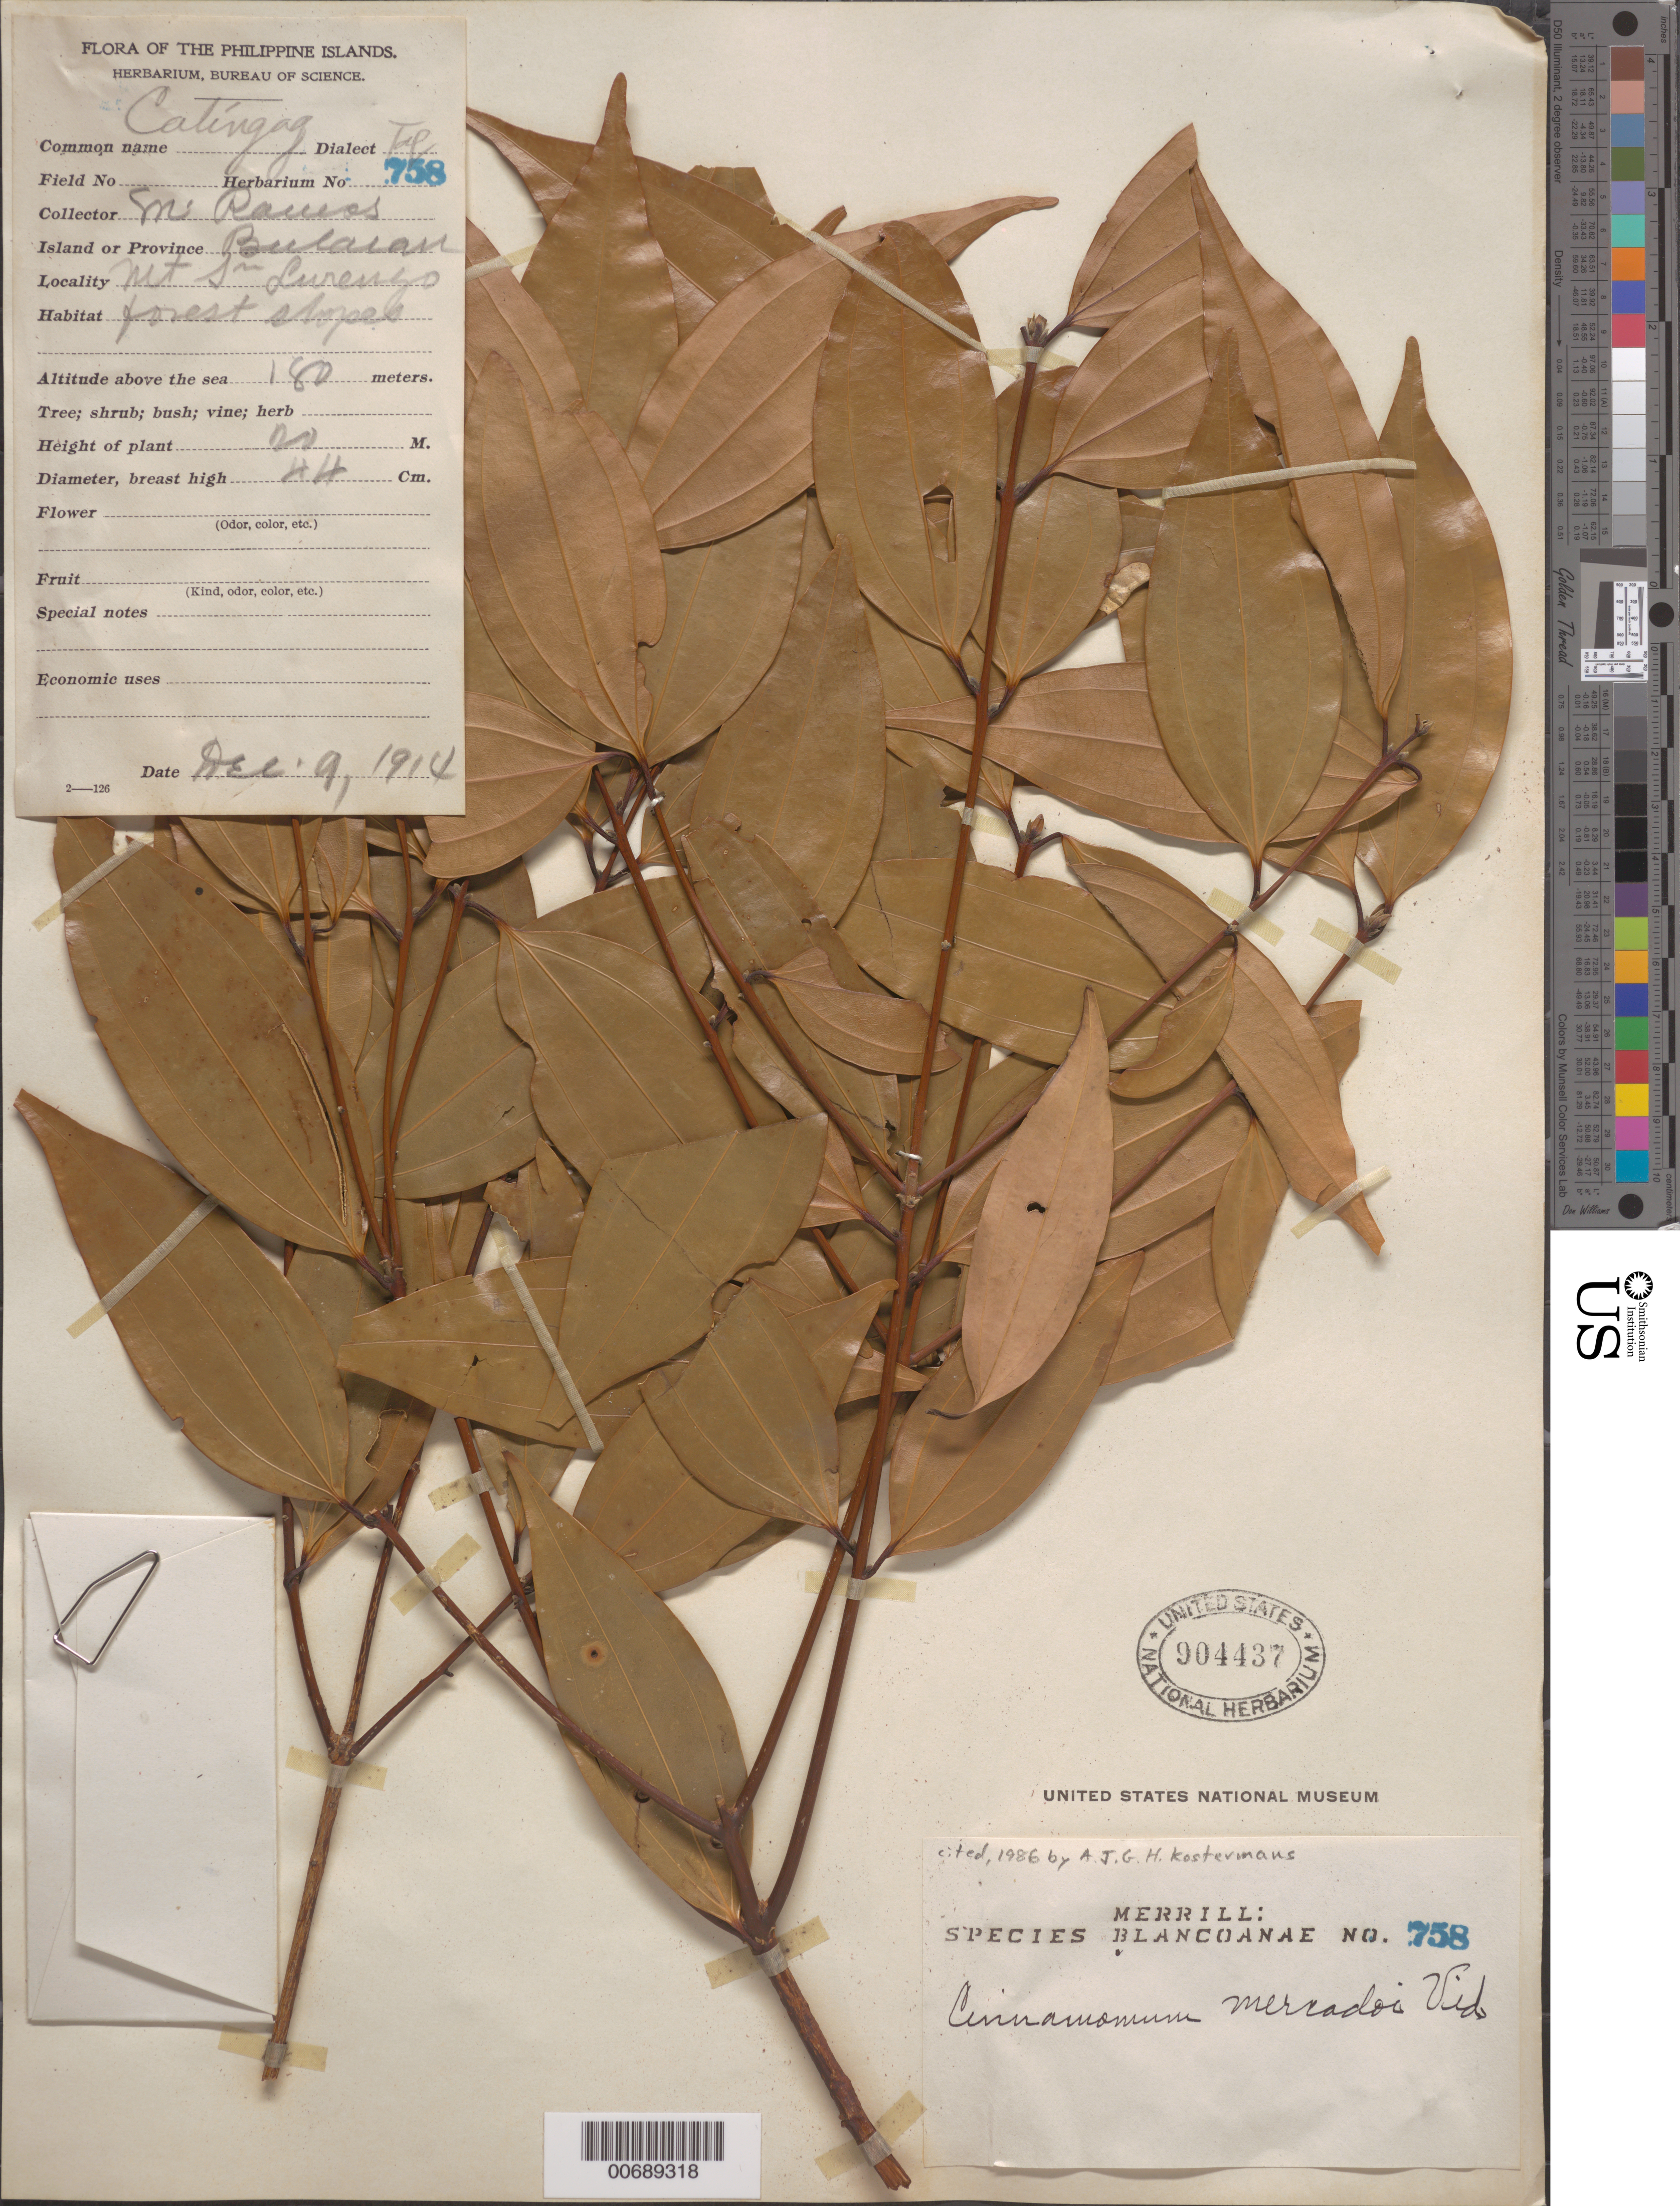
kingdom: Plantae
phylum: Tracheophyta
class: Magnoliopsida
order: Laurales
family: Lauraceae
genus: Cinnamomum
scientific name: Cinnamomum mercadoi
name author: Vidal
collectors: M. Ramos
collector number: Sp. Blancoan. 0758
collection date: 1914-12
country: Philippines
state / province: Central Luzon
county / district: Bulacan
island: Luzon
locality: Mt. San Lurenzo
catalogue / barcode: US 904437